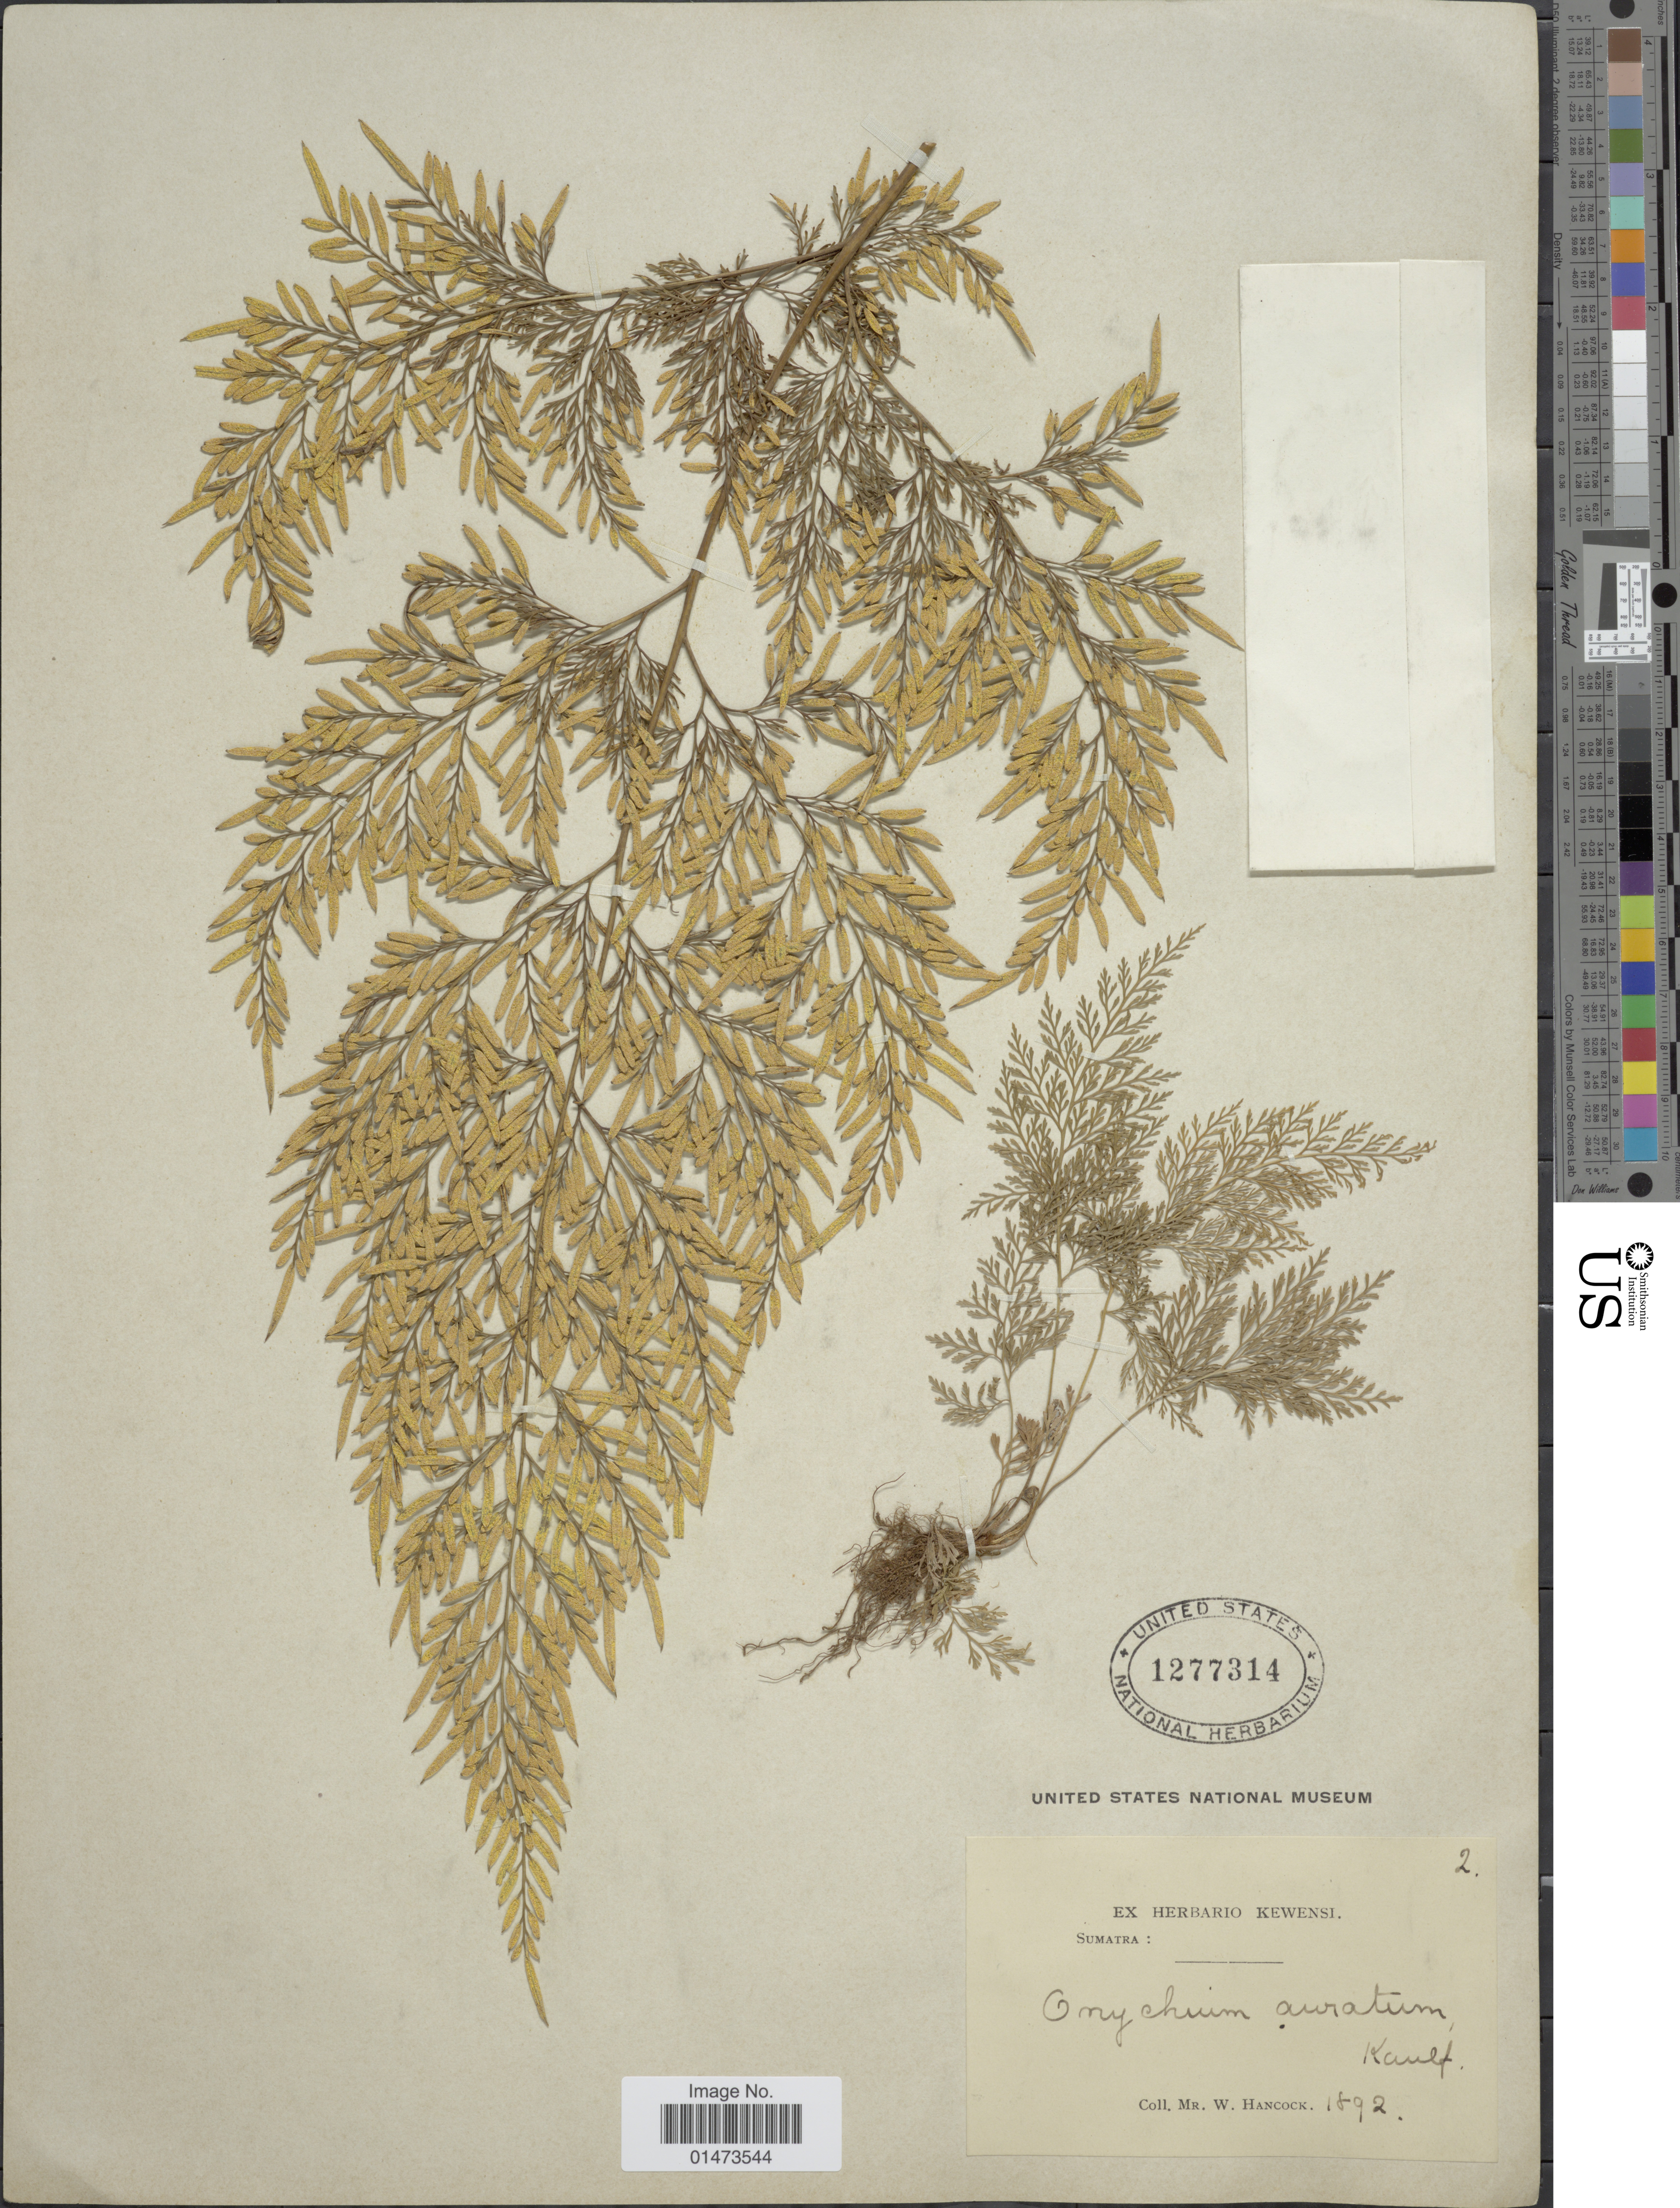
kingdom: Plantae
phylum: Tracheophyta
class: Polypodiopsida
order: Polypodiales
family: Pteridaceae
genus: Onychium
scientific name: Onychium siliculosum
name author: (Desv.) C. Chr.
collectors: W. Hancock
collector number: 2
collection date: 1892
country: Indonesia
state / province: Sumatra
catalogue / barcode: US 1277314